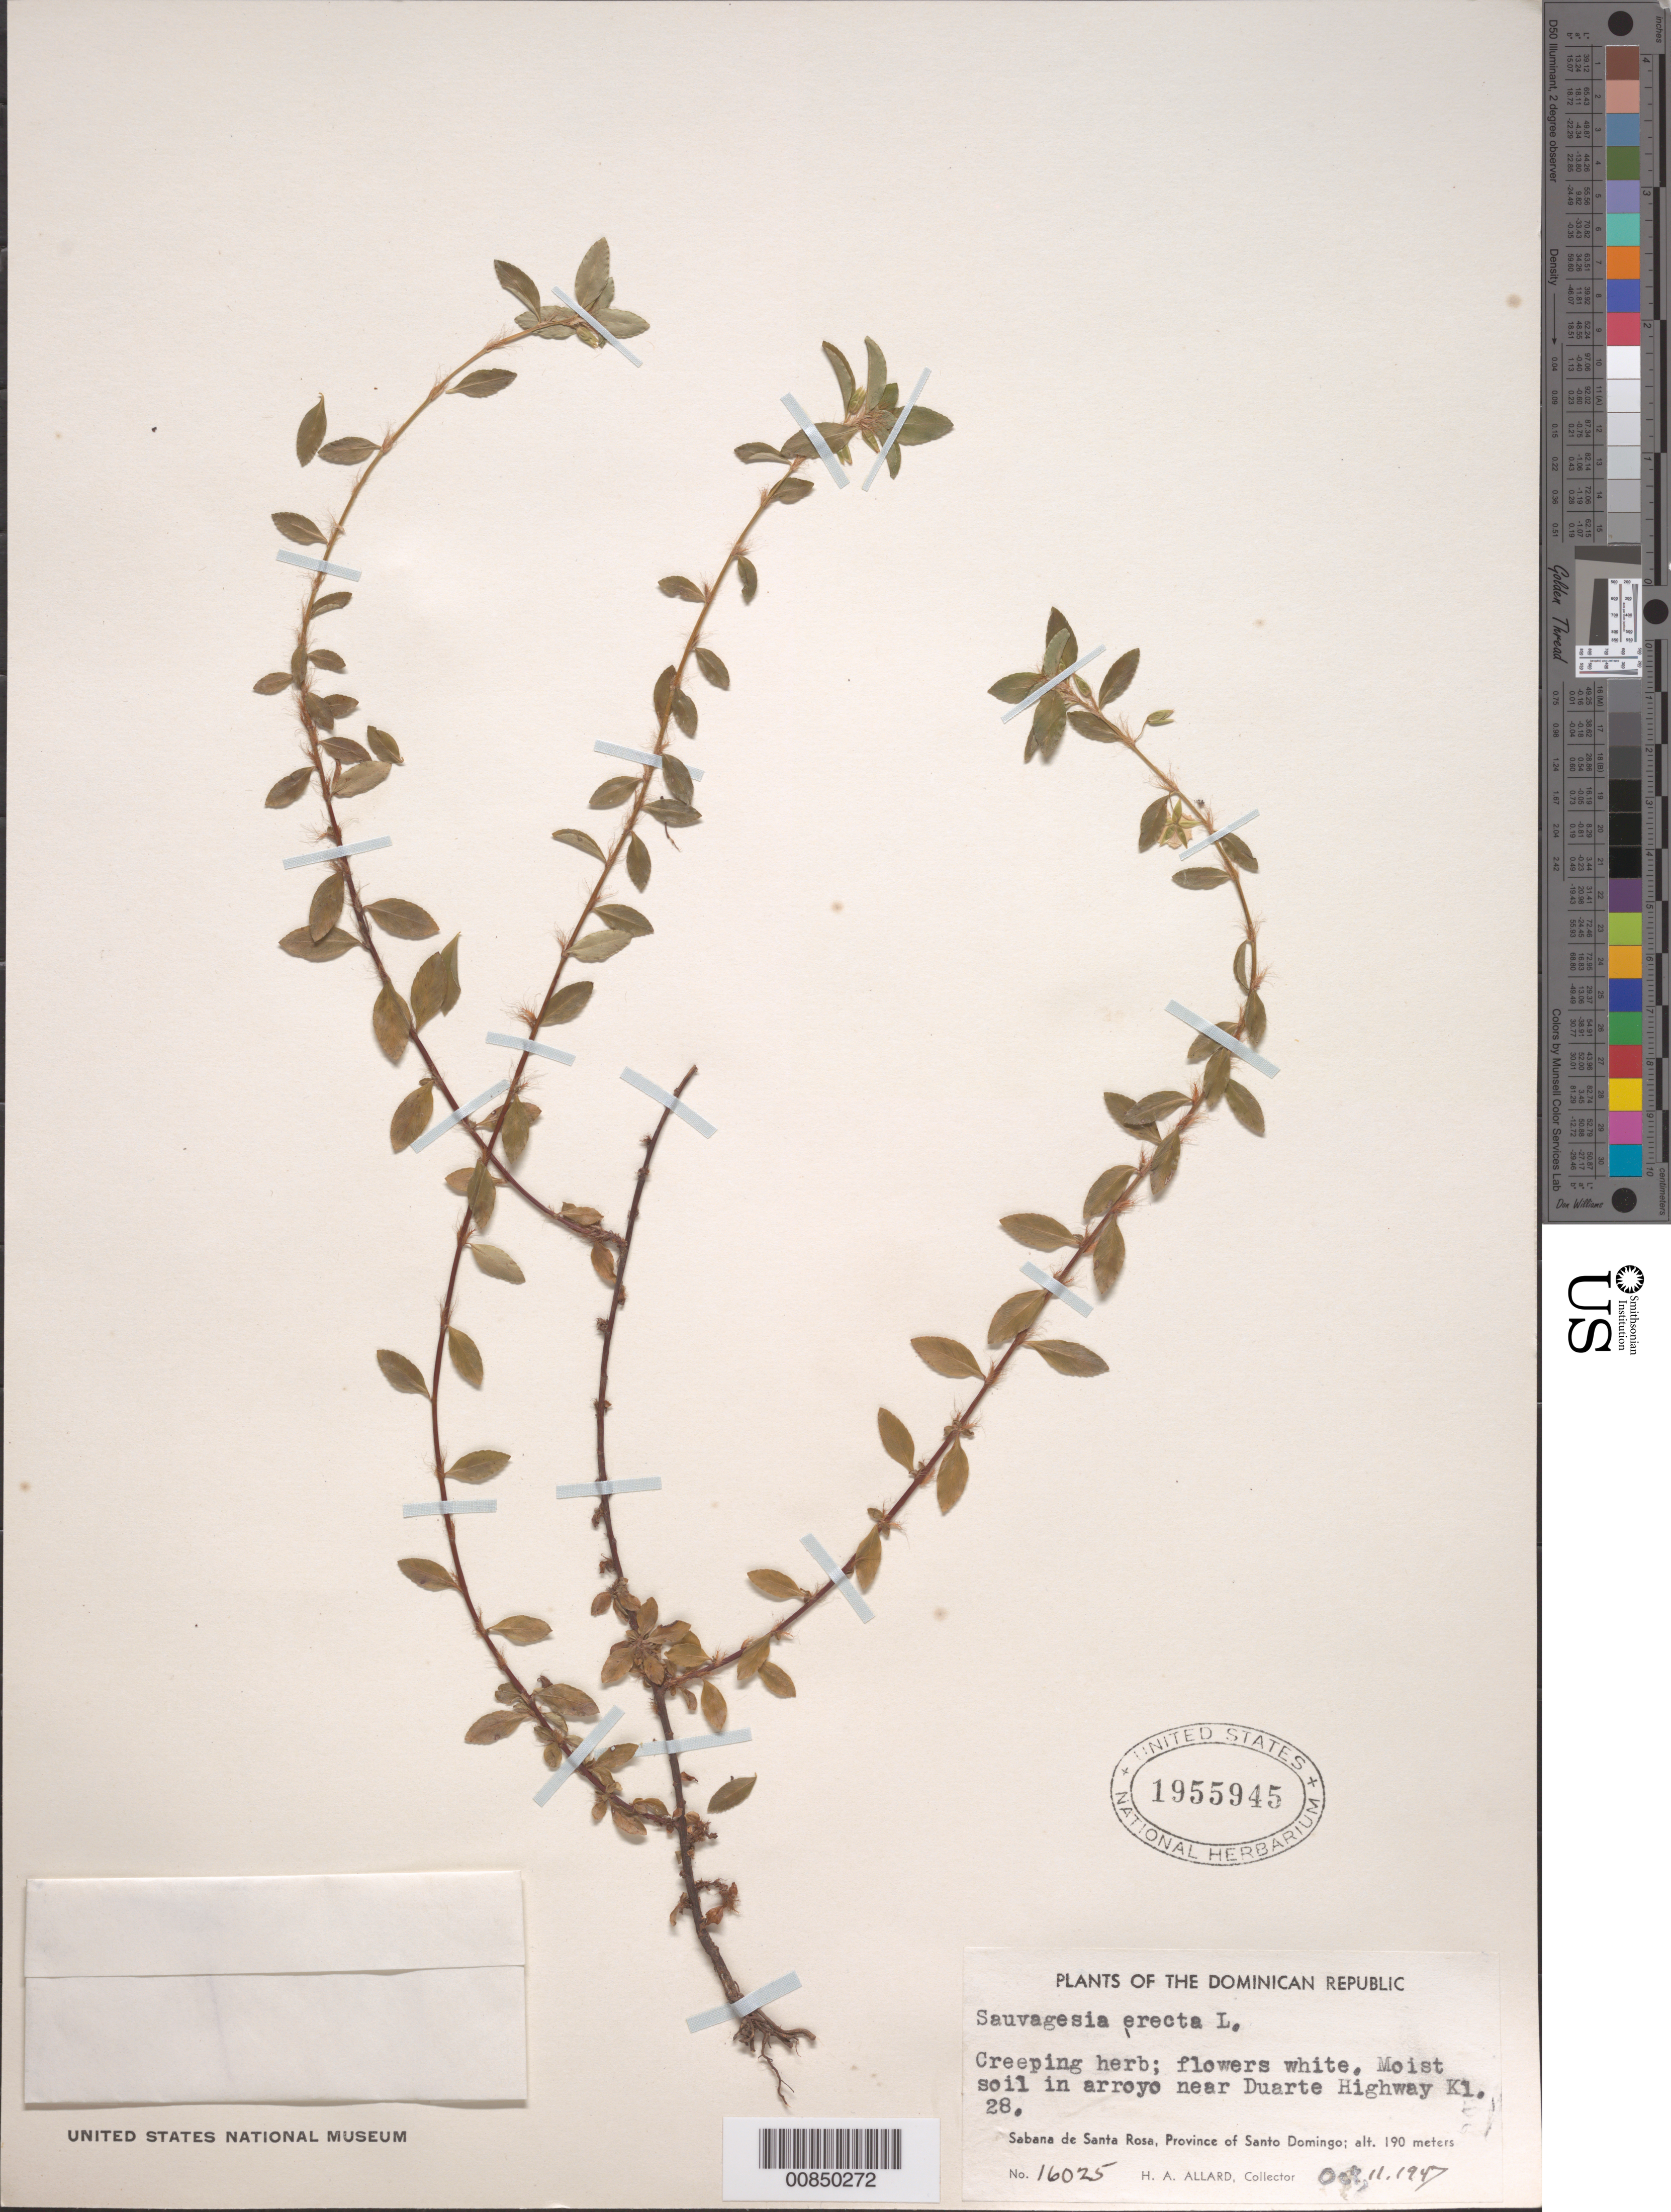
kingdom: Plantae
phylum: Tracheophyta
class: Magnoliopsida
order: Malpighiales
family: Ochnaceae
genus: Sauvagesia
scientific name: Sauvagesia erecta subsp. erecta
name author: L.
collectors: H. A. Allard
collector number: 16025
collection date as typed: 11 Oct 1947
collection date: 1947-10-11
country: Dominican Republic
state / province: Distrito Nacional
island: Hispaniola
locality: Sabana de Santa Rosa, arroyo near Duarte Highway, K. 28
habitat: Moist soil in arroyo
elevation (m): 190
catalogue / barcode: US 1955945